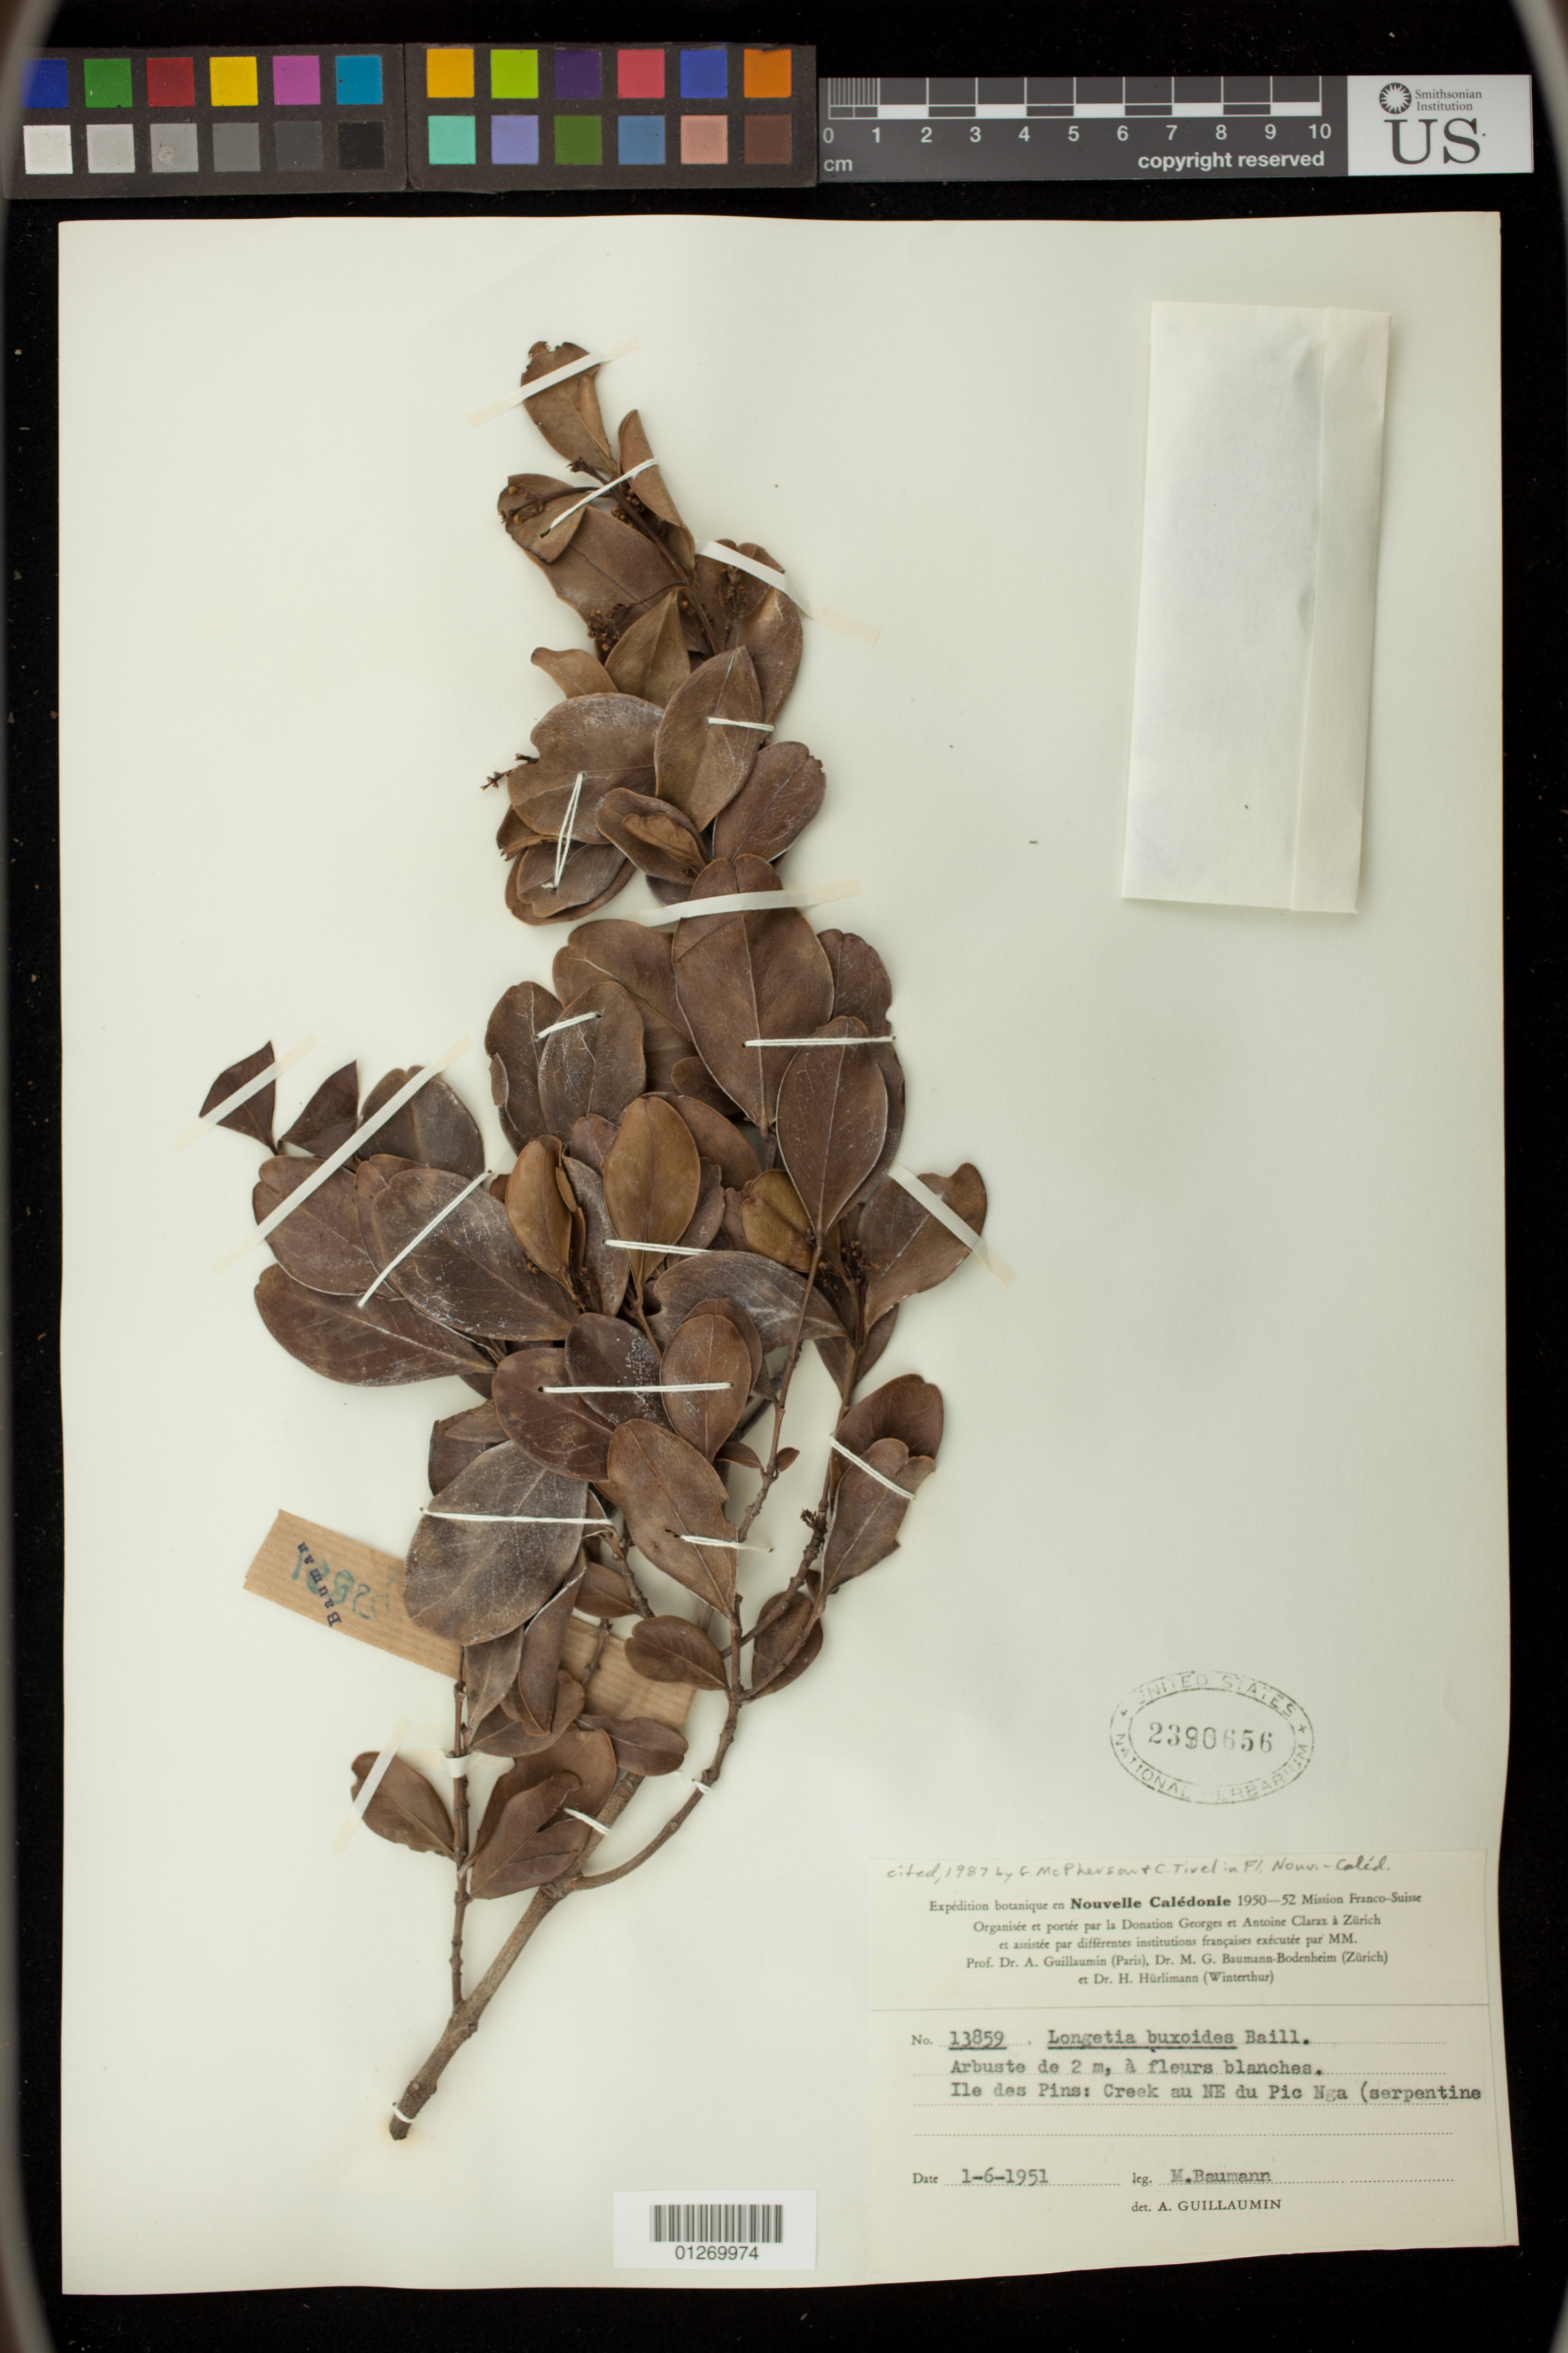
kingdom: Plantae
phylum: Tracheophyta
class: Magnoliopsida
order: Malpighiales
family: Picrodendraceae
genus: Longetia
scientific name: Longetia buxoides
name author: Baill.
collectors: M. Baumann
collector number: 13859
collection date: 1951-06-01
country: New Caledonia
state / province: South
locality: Ile des Pins: Creek au NE du Pic Nga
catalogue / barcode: US 2390656